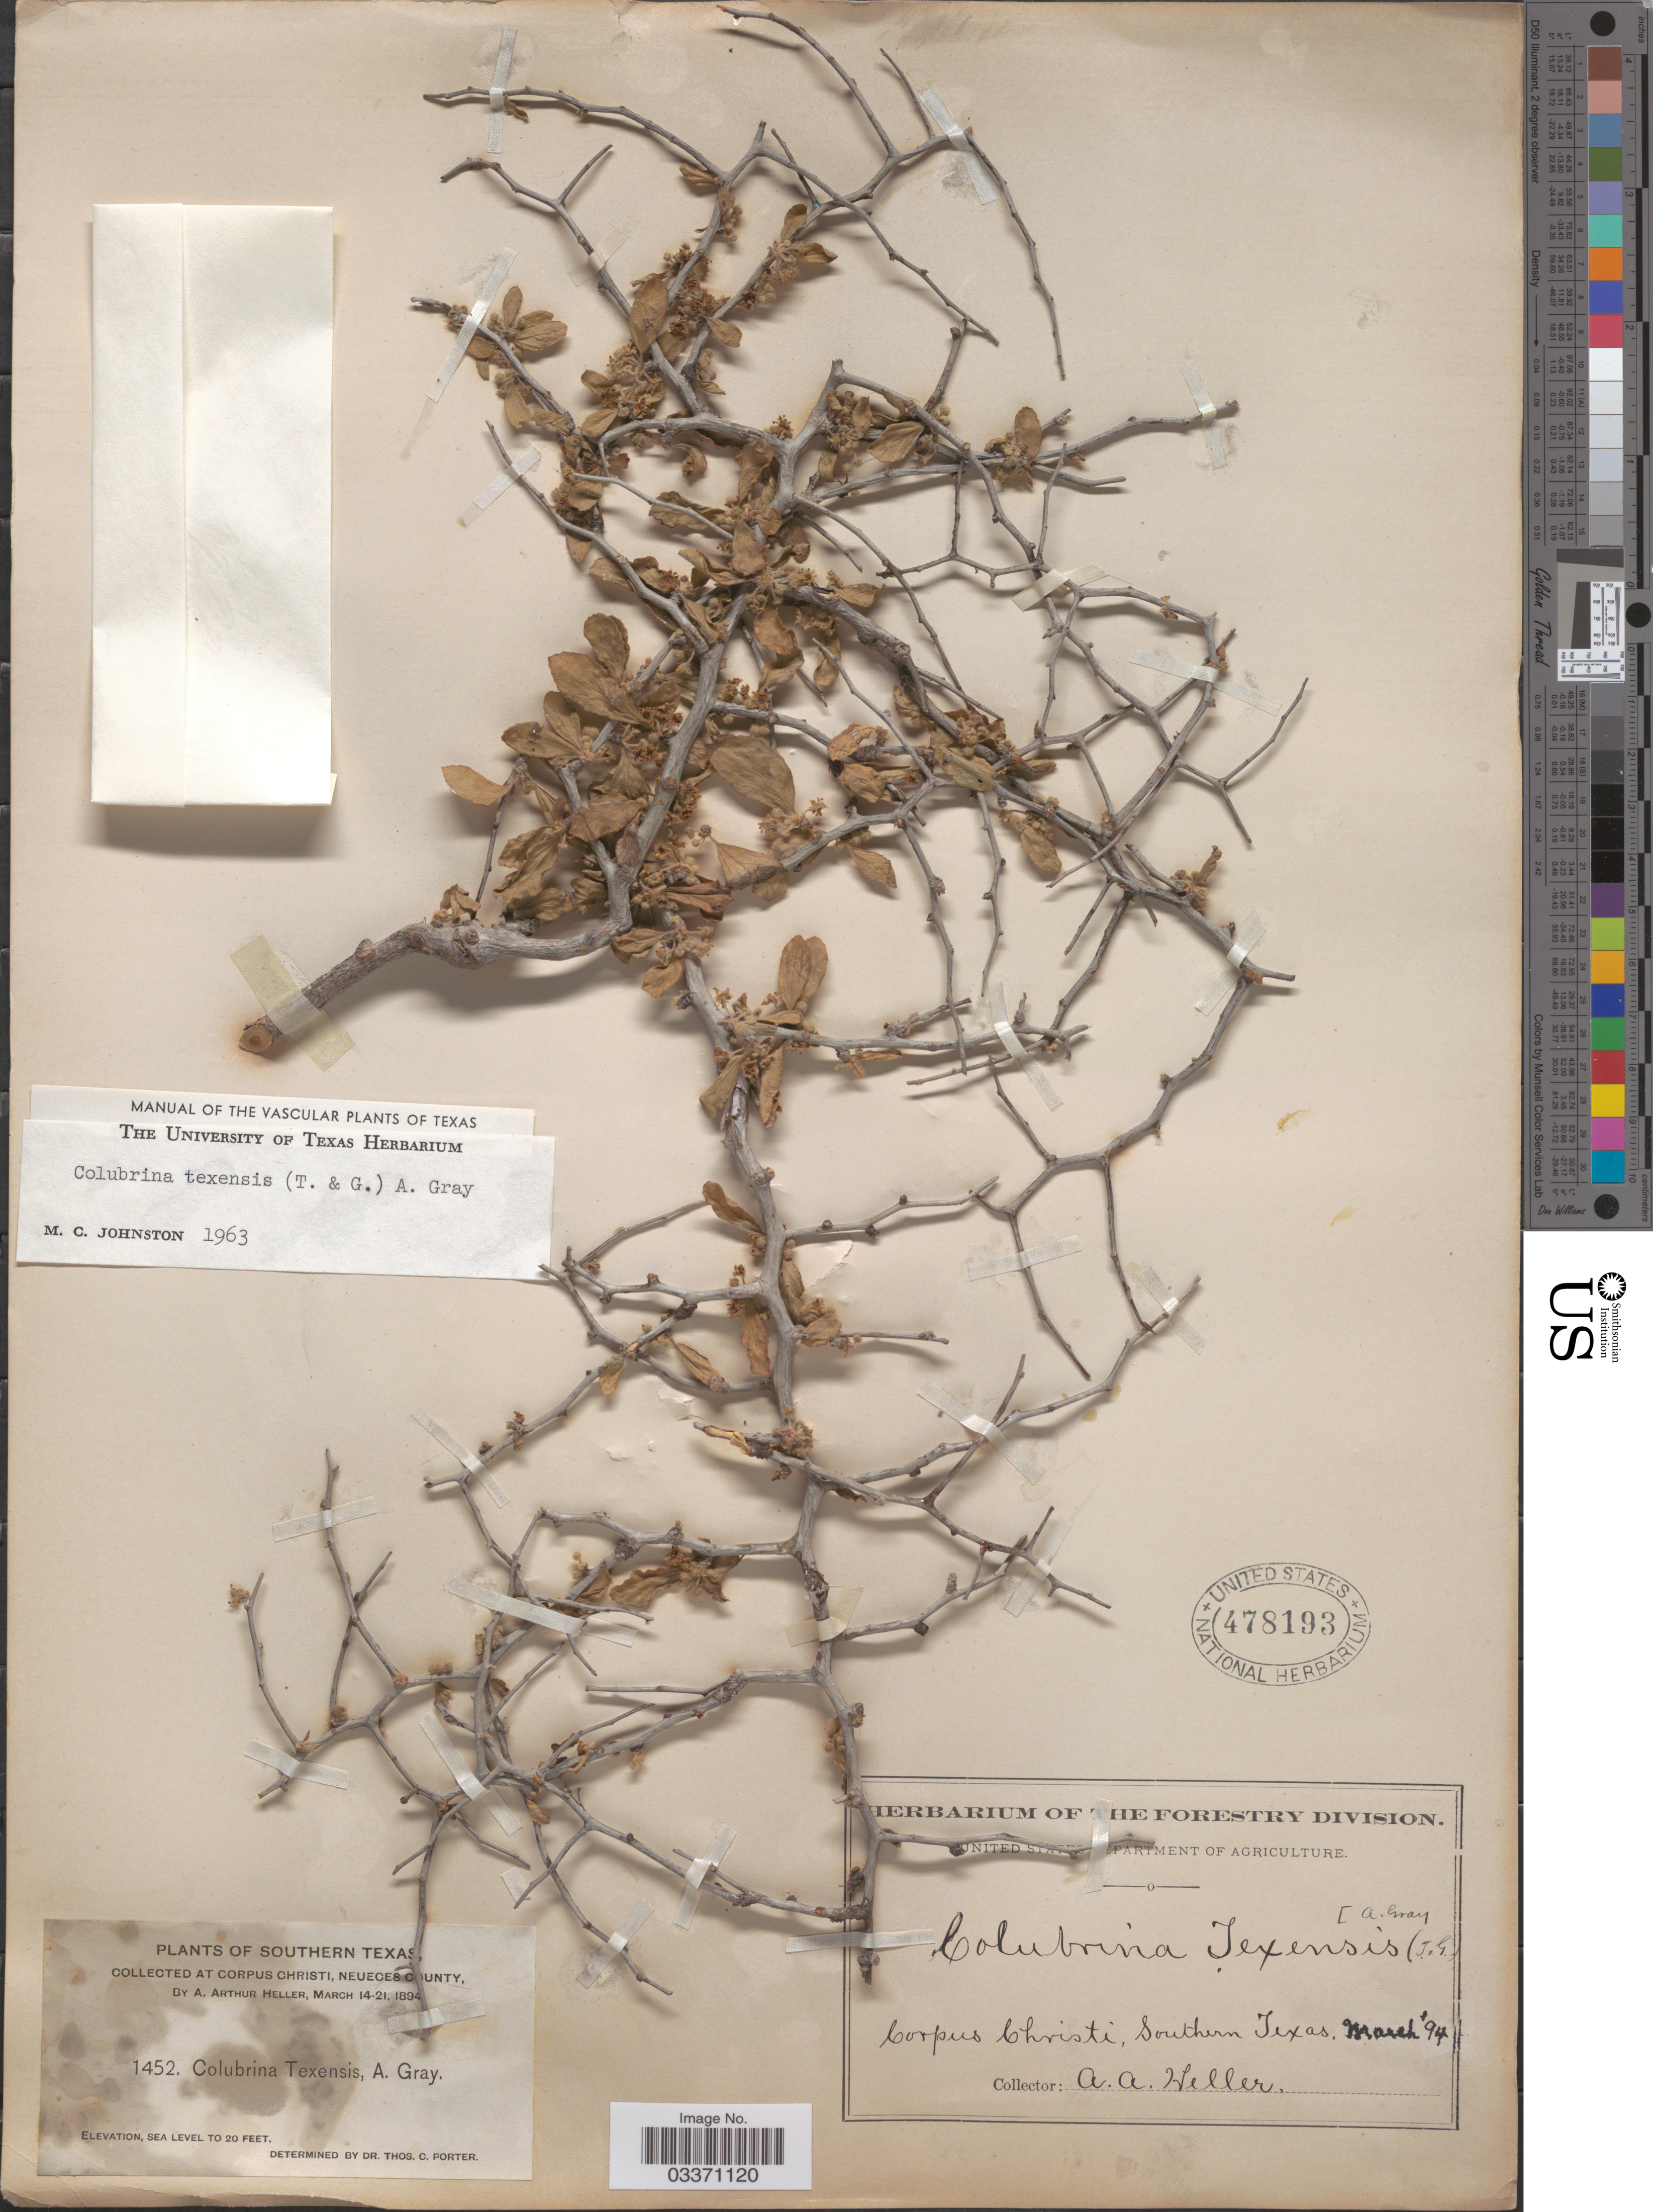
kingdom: Plantae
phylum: Tracheophyta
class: Magnoliopsida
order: Rosales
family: Rhamnaceae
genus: Colubrina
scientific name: Colubrina texensis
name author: (Torr. & A. Gray) A. Gray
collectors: A. A. Heller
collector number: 1452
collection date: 1894-03-14/1894-03-21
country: United States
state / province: Texas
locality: Southern Texas, at Corpus Christi, Neueces County.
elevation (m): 0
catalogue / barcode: US 478193